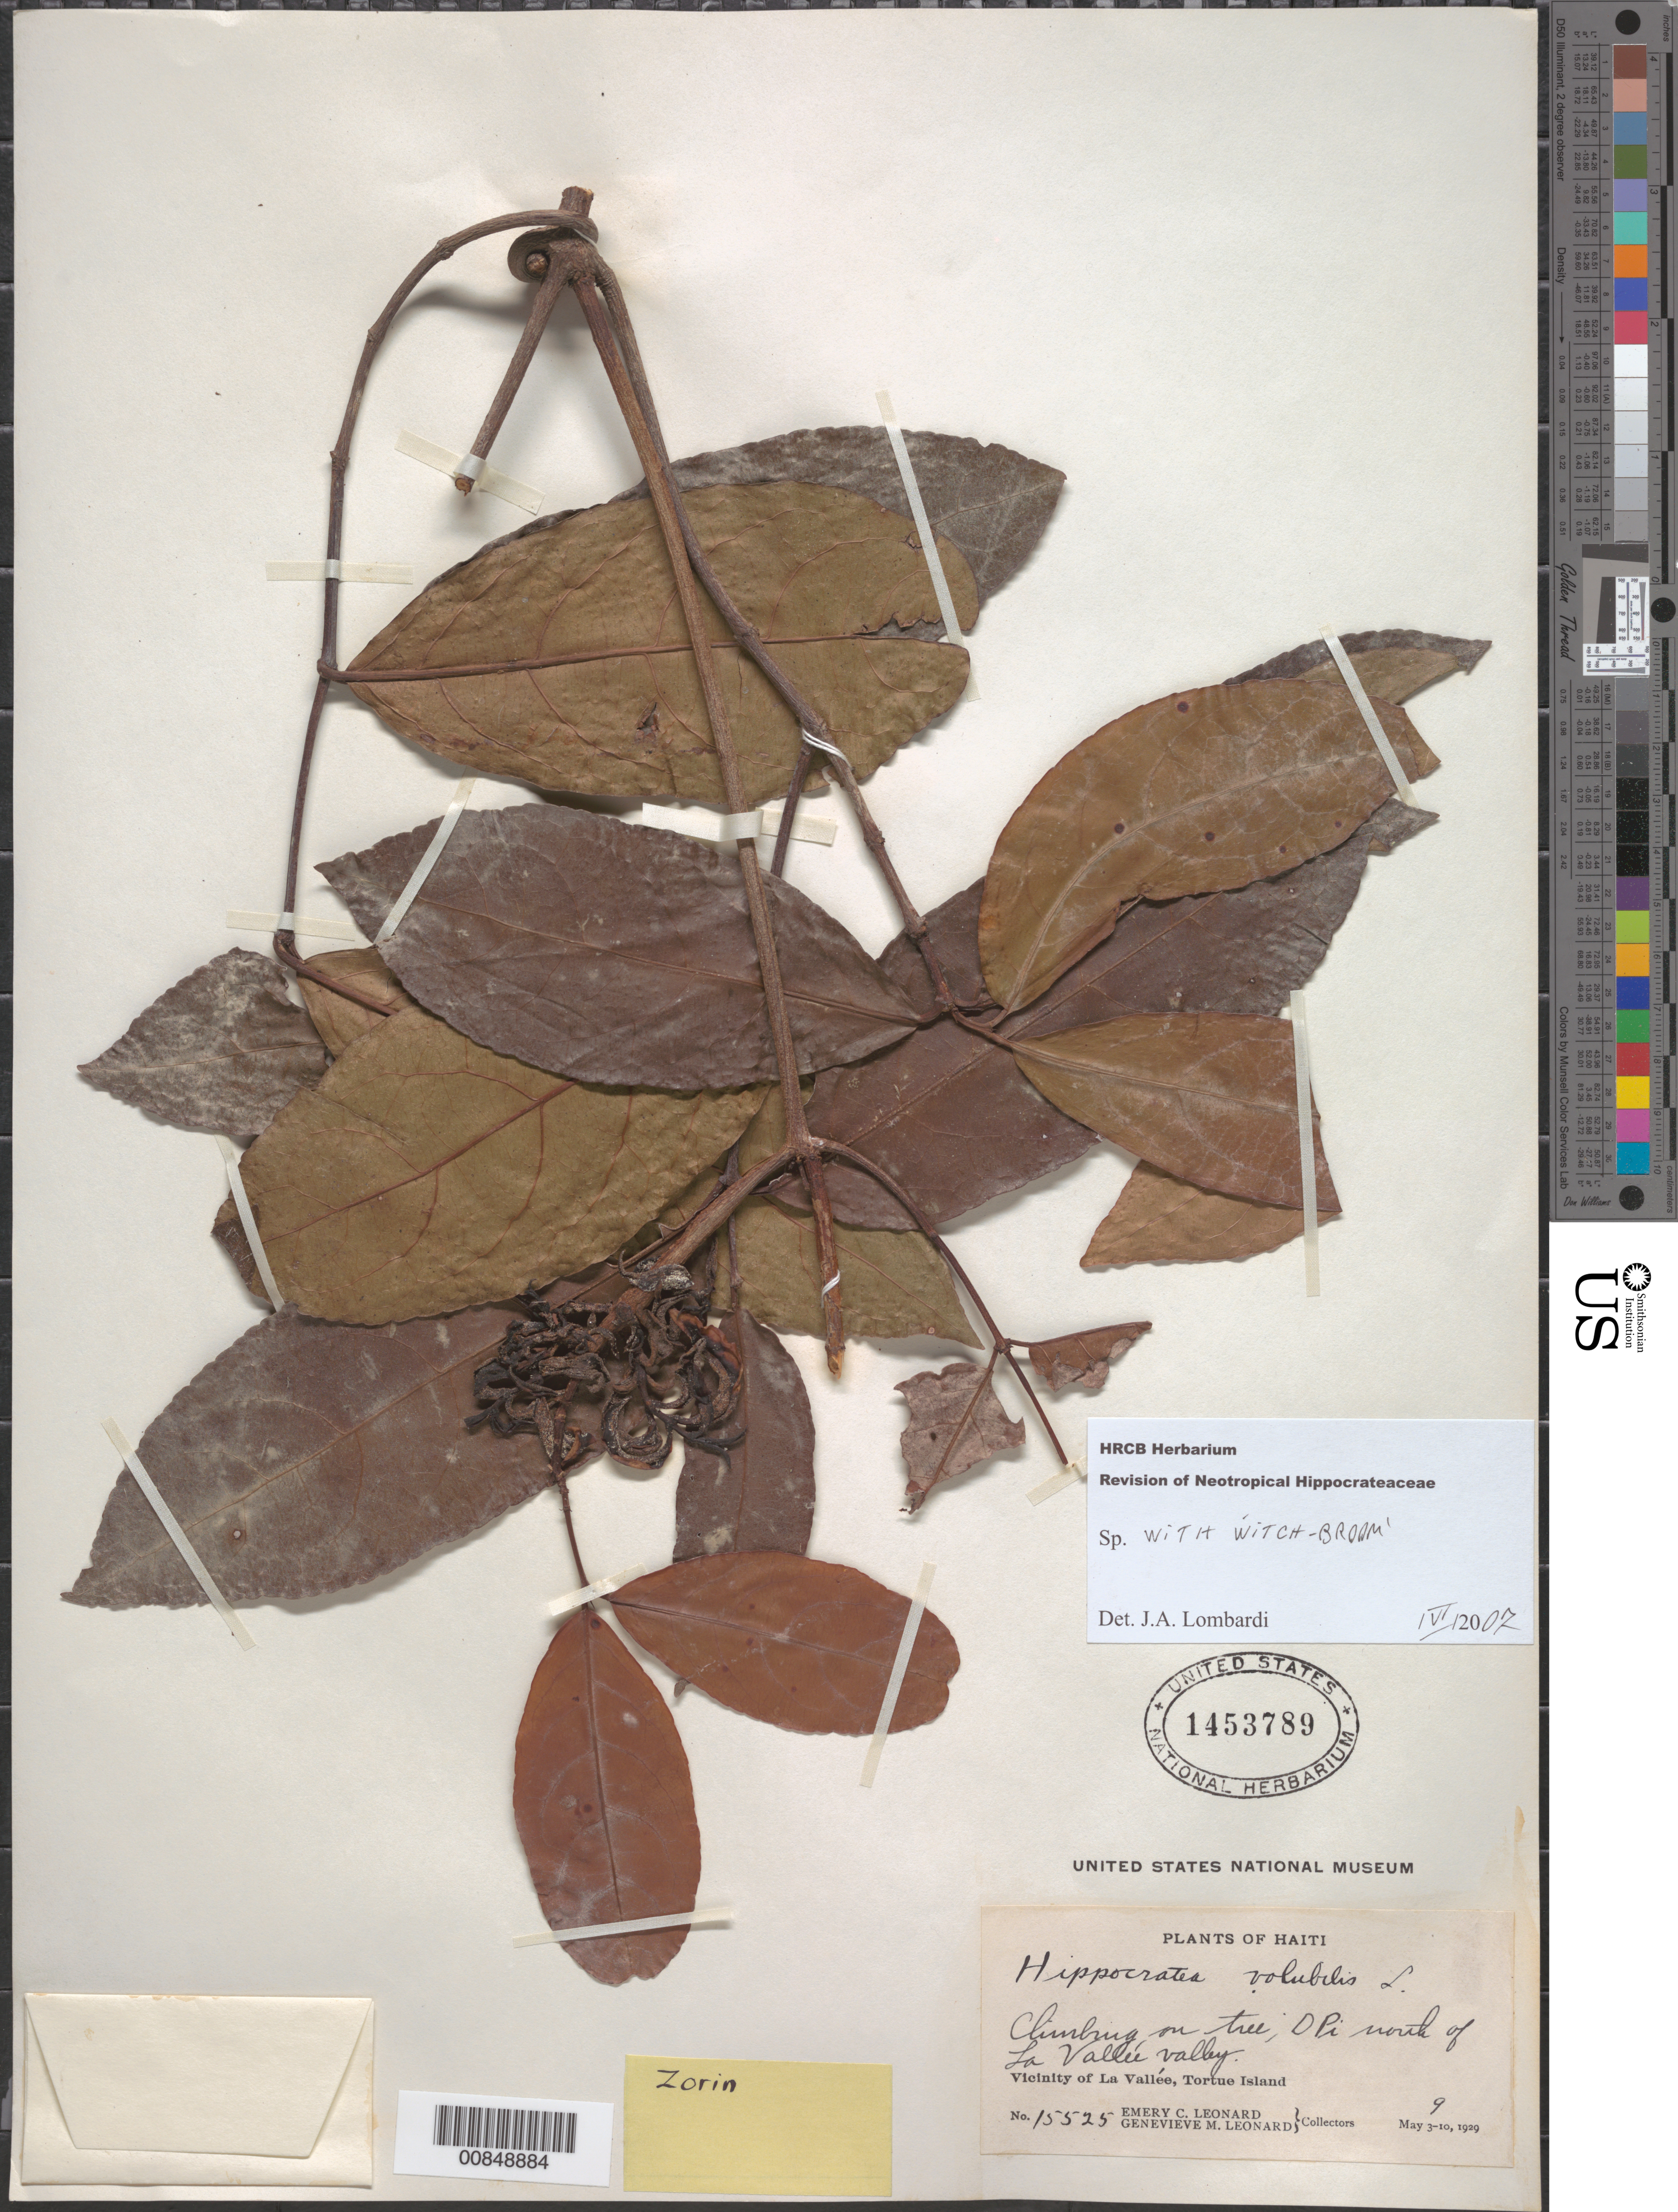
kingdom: Plantae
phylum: Tracheophyta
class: Magnoliopsida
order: Celastrales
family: Celastraceae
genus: Hippocratea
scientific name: Hippocratea volubilis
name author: L.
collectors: E. C. Leonard & G. M. Leonard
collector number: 15525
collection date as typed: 09 May 1929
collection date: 1929-05-09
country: Haiti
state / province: Nord-Ouest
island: Île de la Tortue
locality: Vicinity of La Vallée, D Pi, N of La Vallée valley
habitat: On tree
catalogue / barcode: US 1453789